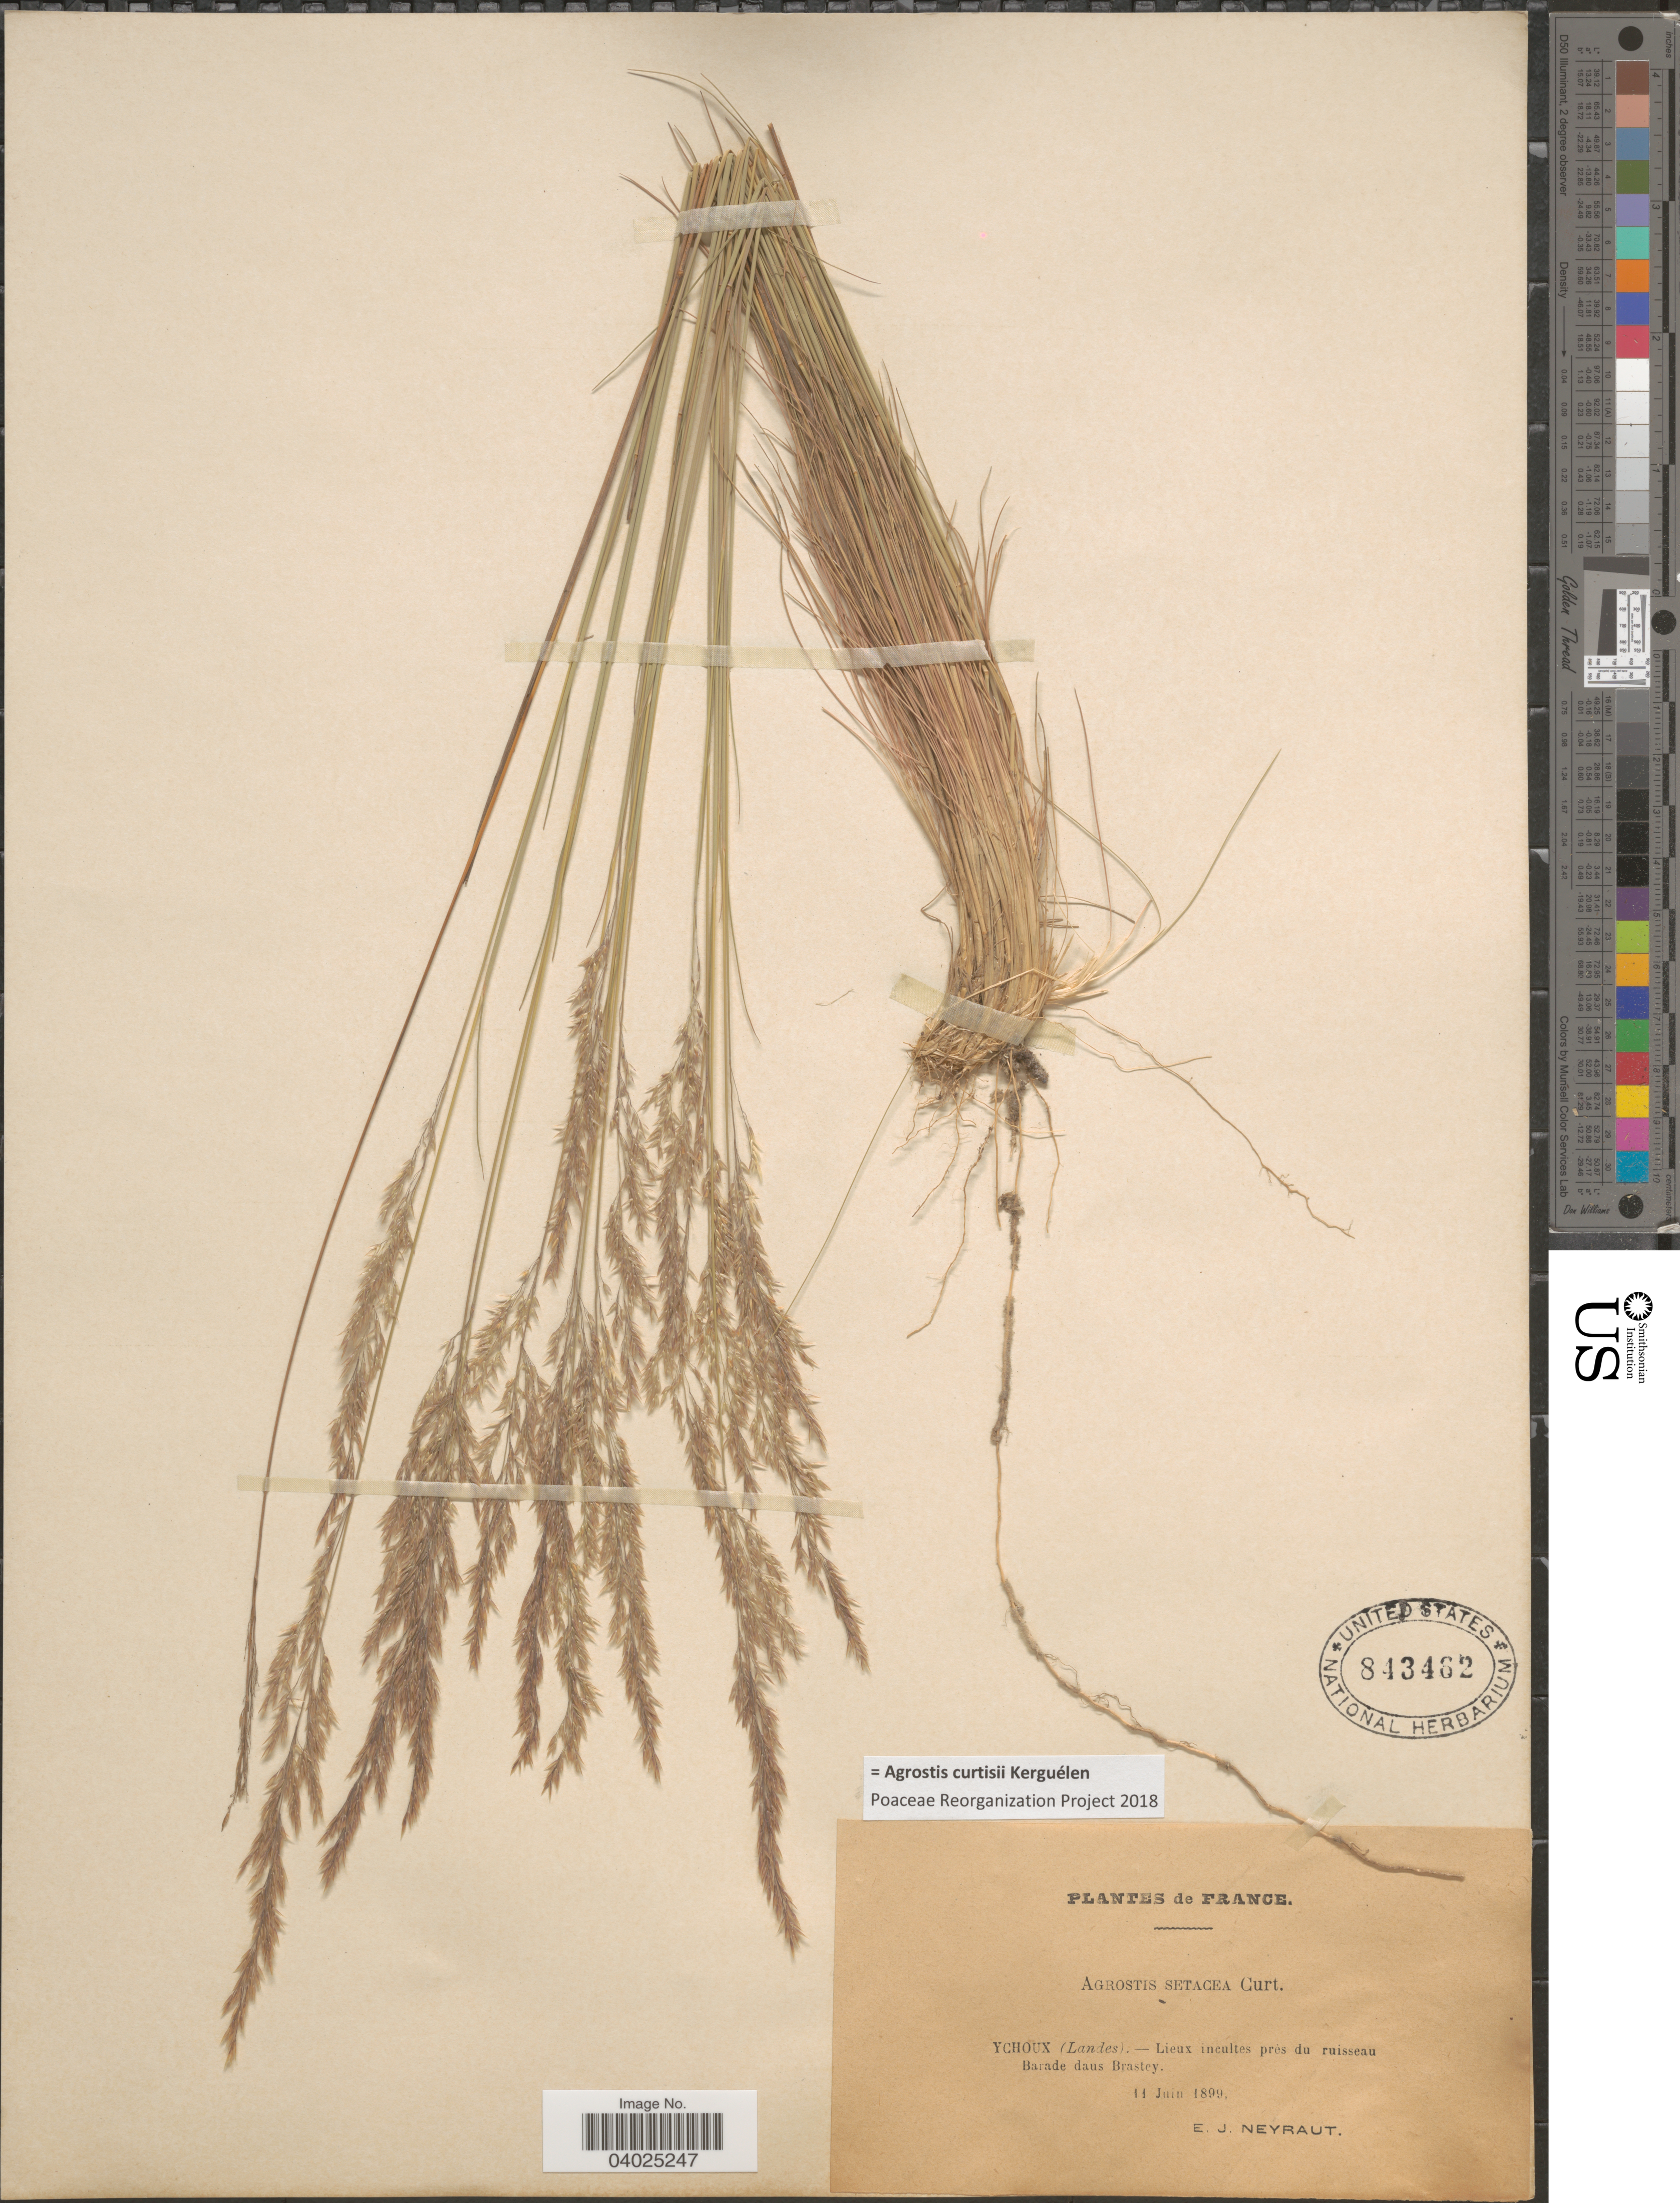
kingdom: Plantae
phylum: Tracheophyta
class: Liliopsida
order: Poales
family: Poaceae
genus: Alpagrostis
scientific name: Alpagrostis curtisii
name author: (Kerguélen) P.M. Peterson et al.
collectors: E. Neyraut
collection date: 1899-06-11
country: France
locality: Ychoux (Landes).- Lieux incultes près du ruisseau Barade daus Brastey.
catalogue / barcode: US 843462